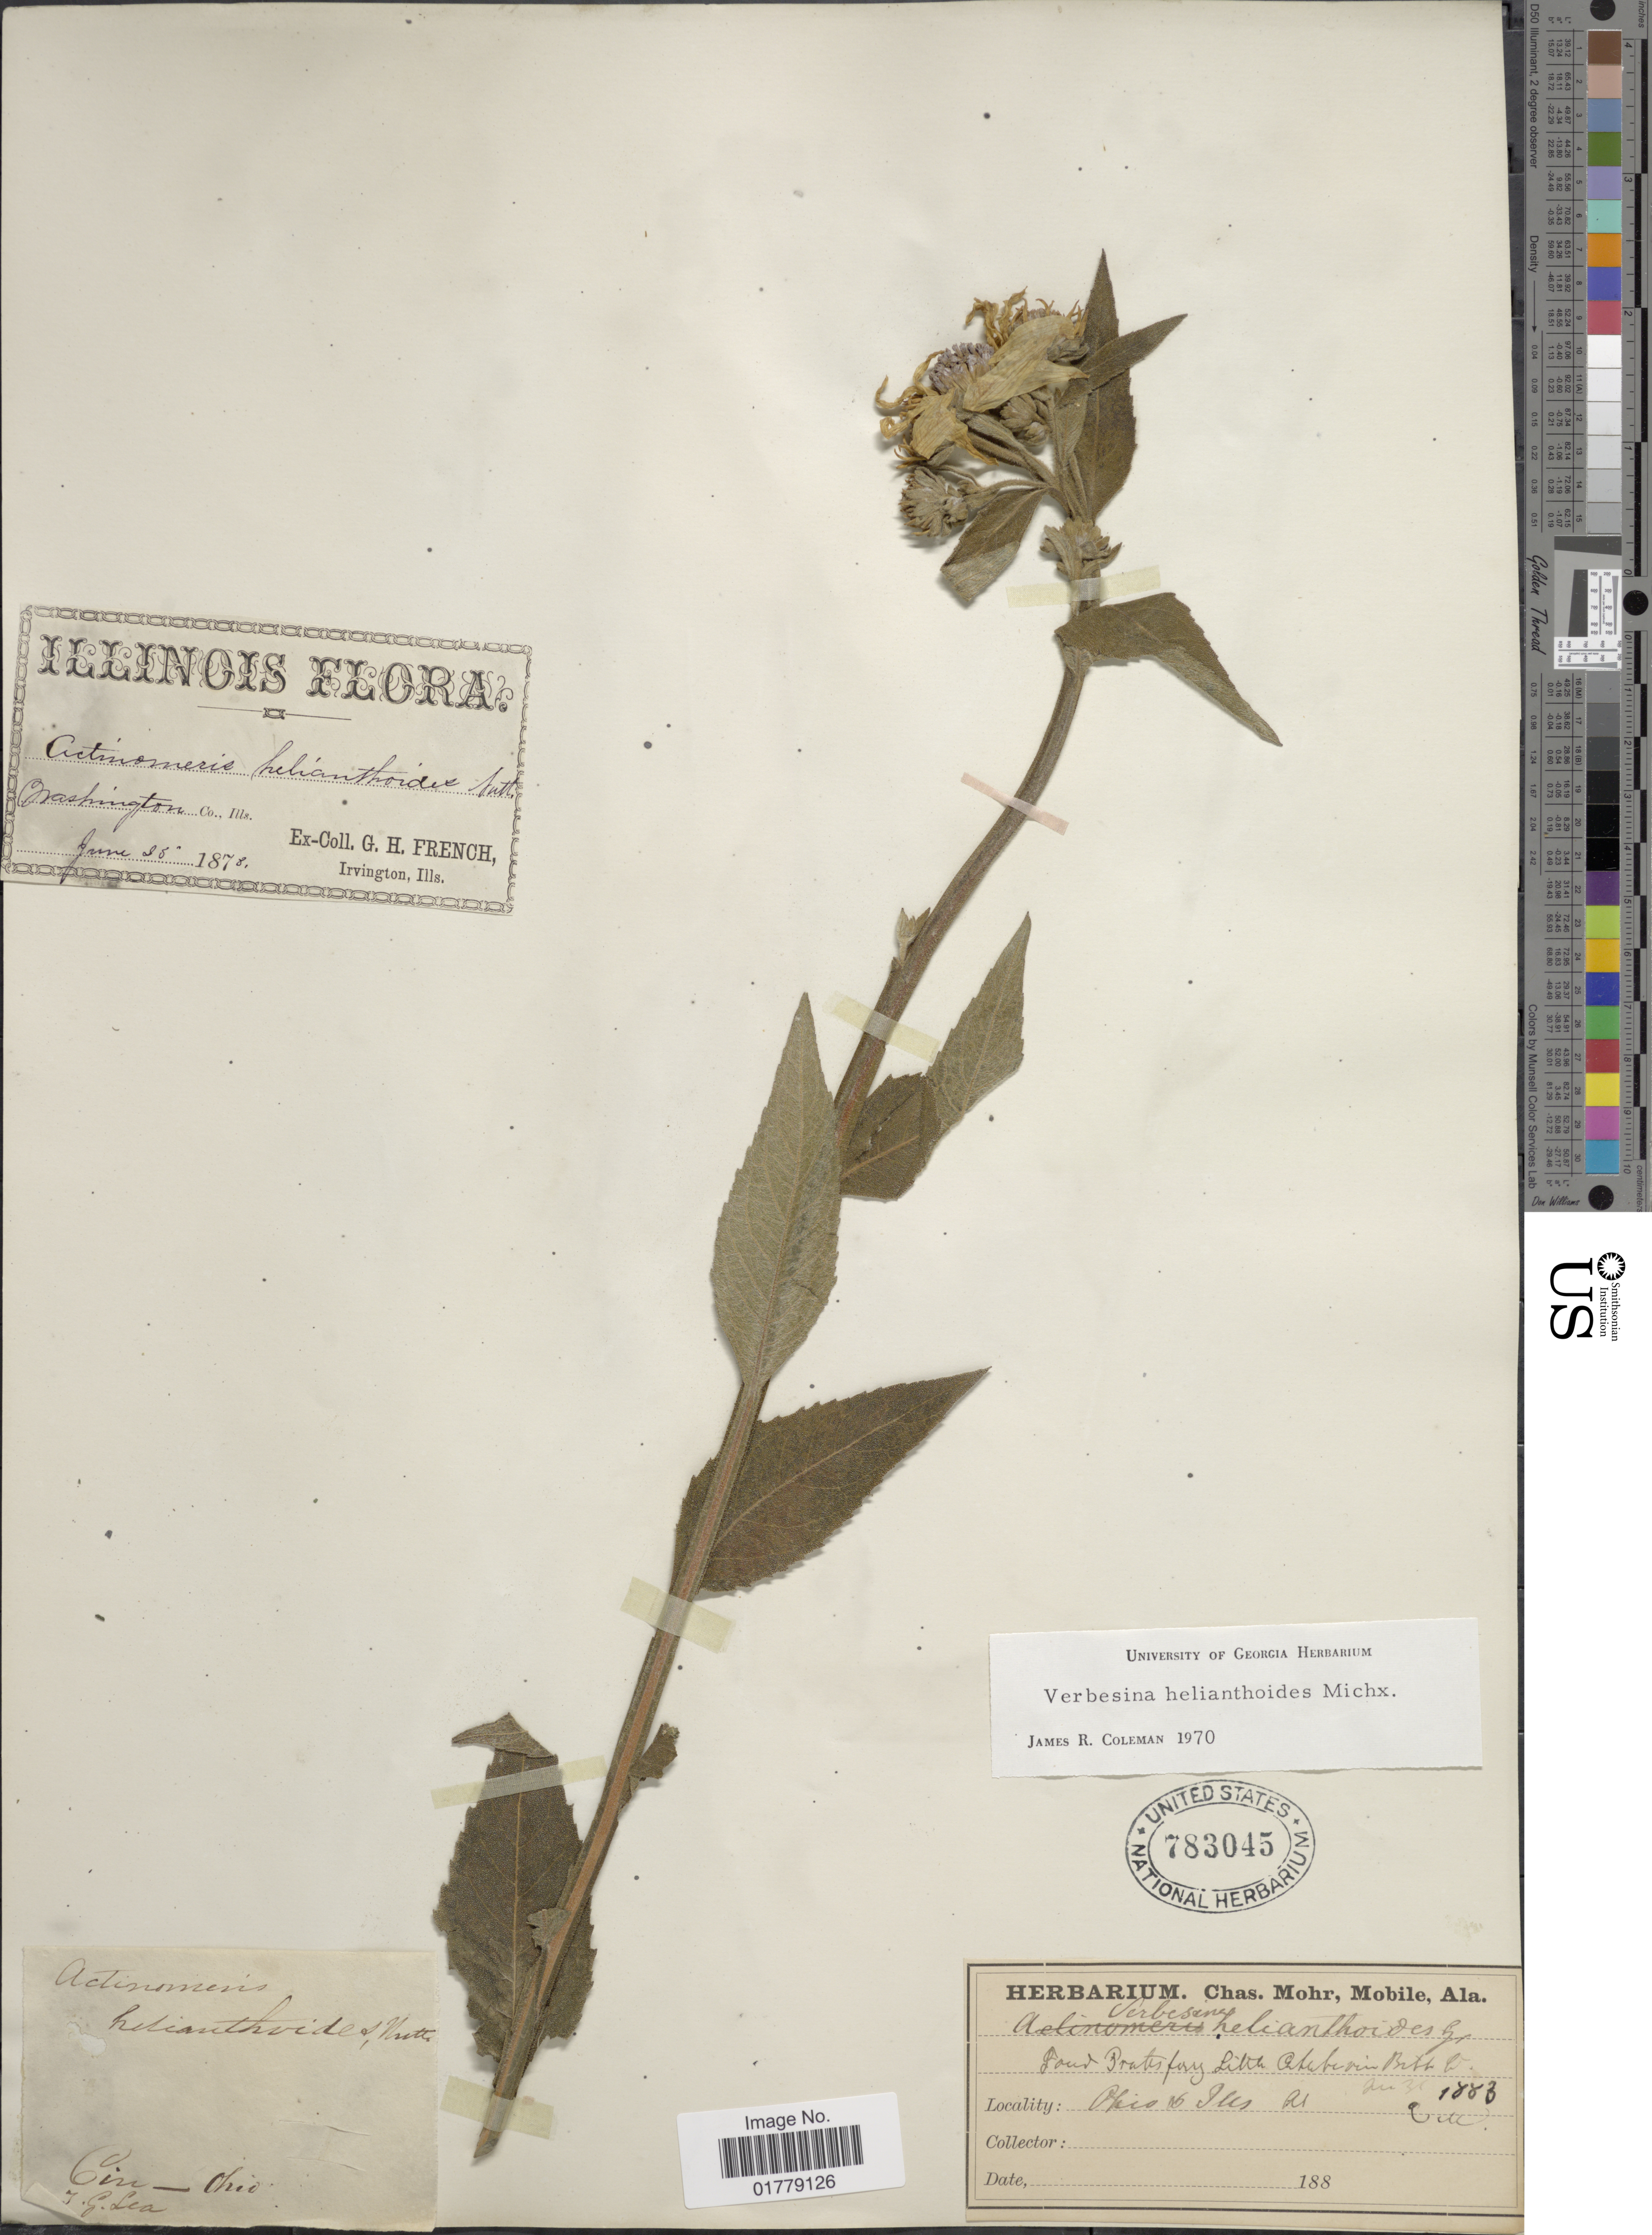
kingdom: Plantae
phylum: Tracheophyta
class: Magnoliopsida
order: Asterales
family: Asteraceae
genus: Verbesina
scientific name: Verbesina helianthoides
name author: Hook. & Arn. in Hook.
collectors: T. Lea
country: United States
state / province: Ohio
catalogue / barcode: US 783045-2